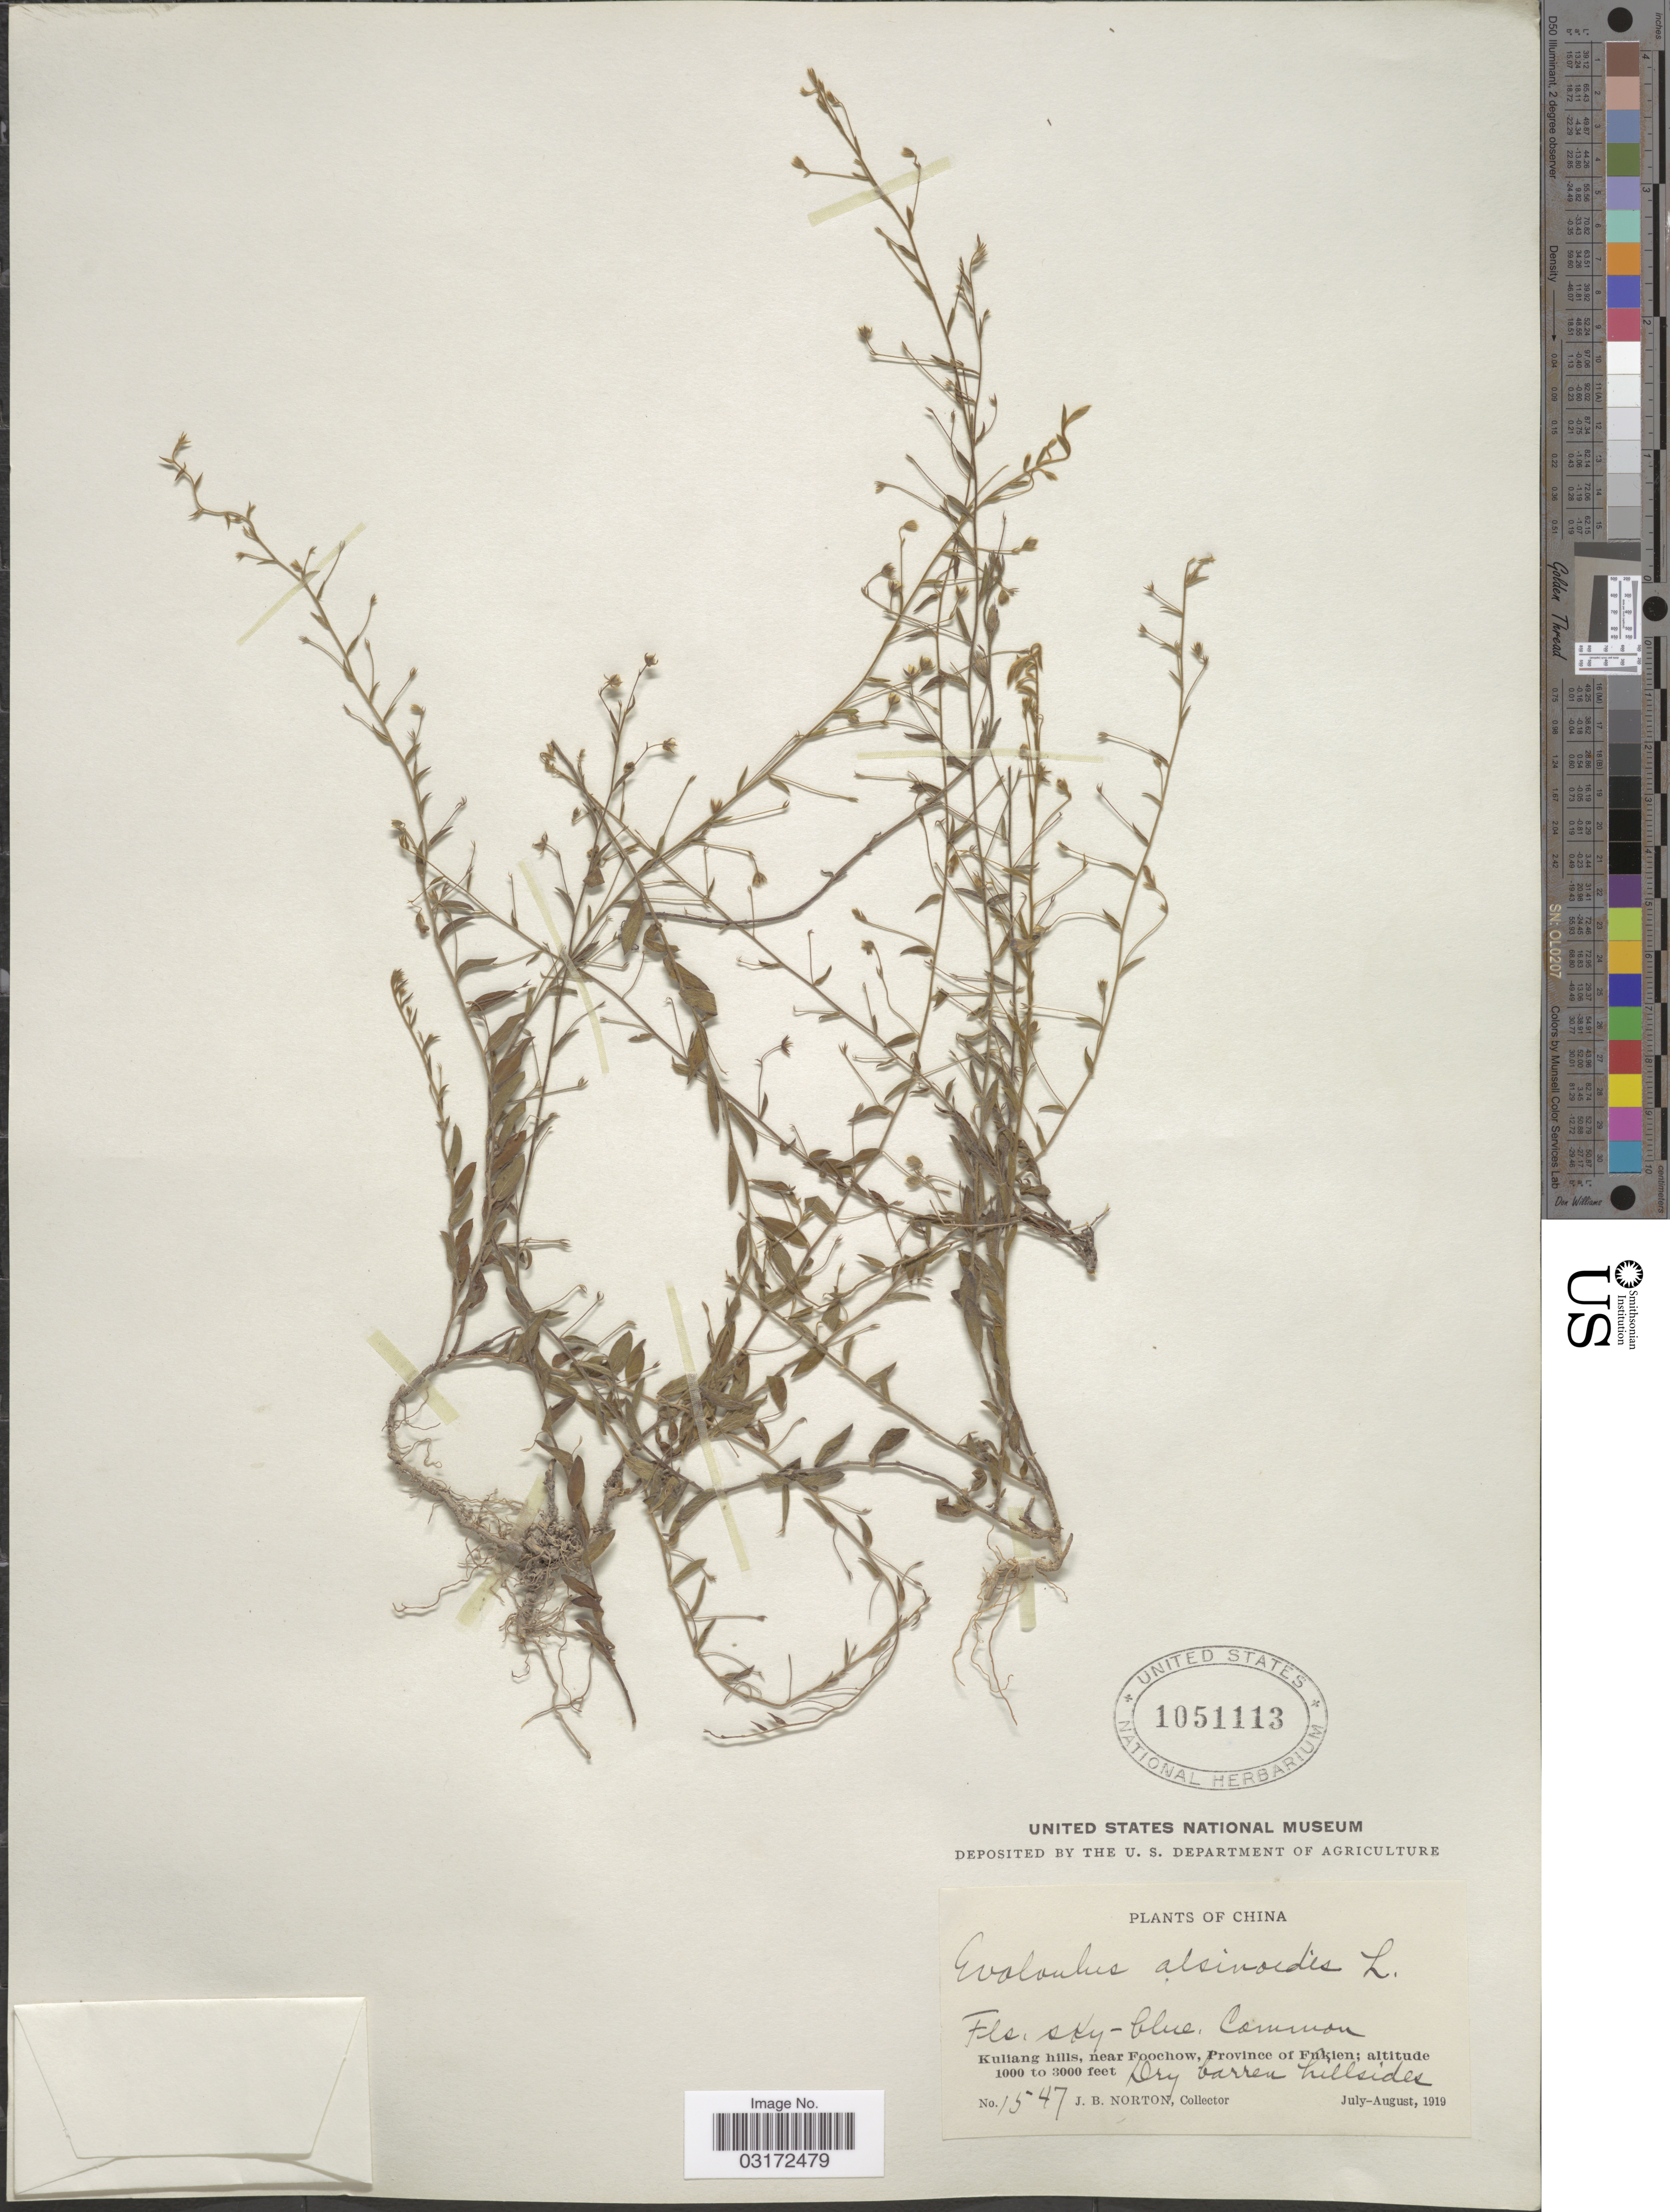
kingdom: Plantae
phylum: Tracheophyta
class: Magnoliopsida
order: Solanales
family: Convolvulaceae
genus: Evolvulus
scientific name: Evolvulus alsinoides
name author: (L.) L.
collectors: J. B. Norton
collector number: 1547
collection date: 1919-07/1919-08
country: China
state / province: Fujian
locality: Kuliang hills, neaar Foochow, Province of Fukien.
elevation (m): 305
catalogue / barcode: US 1051113